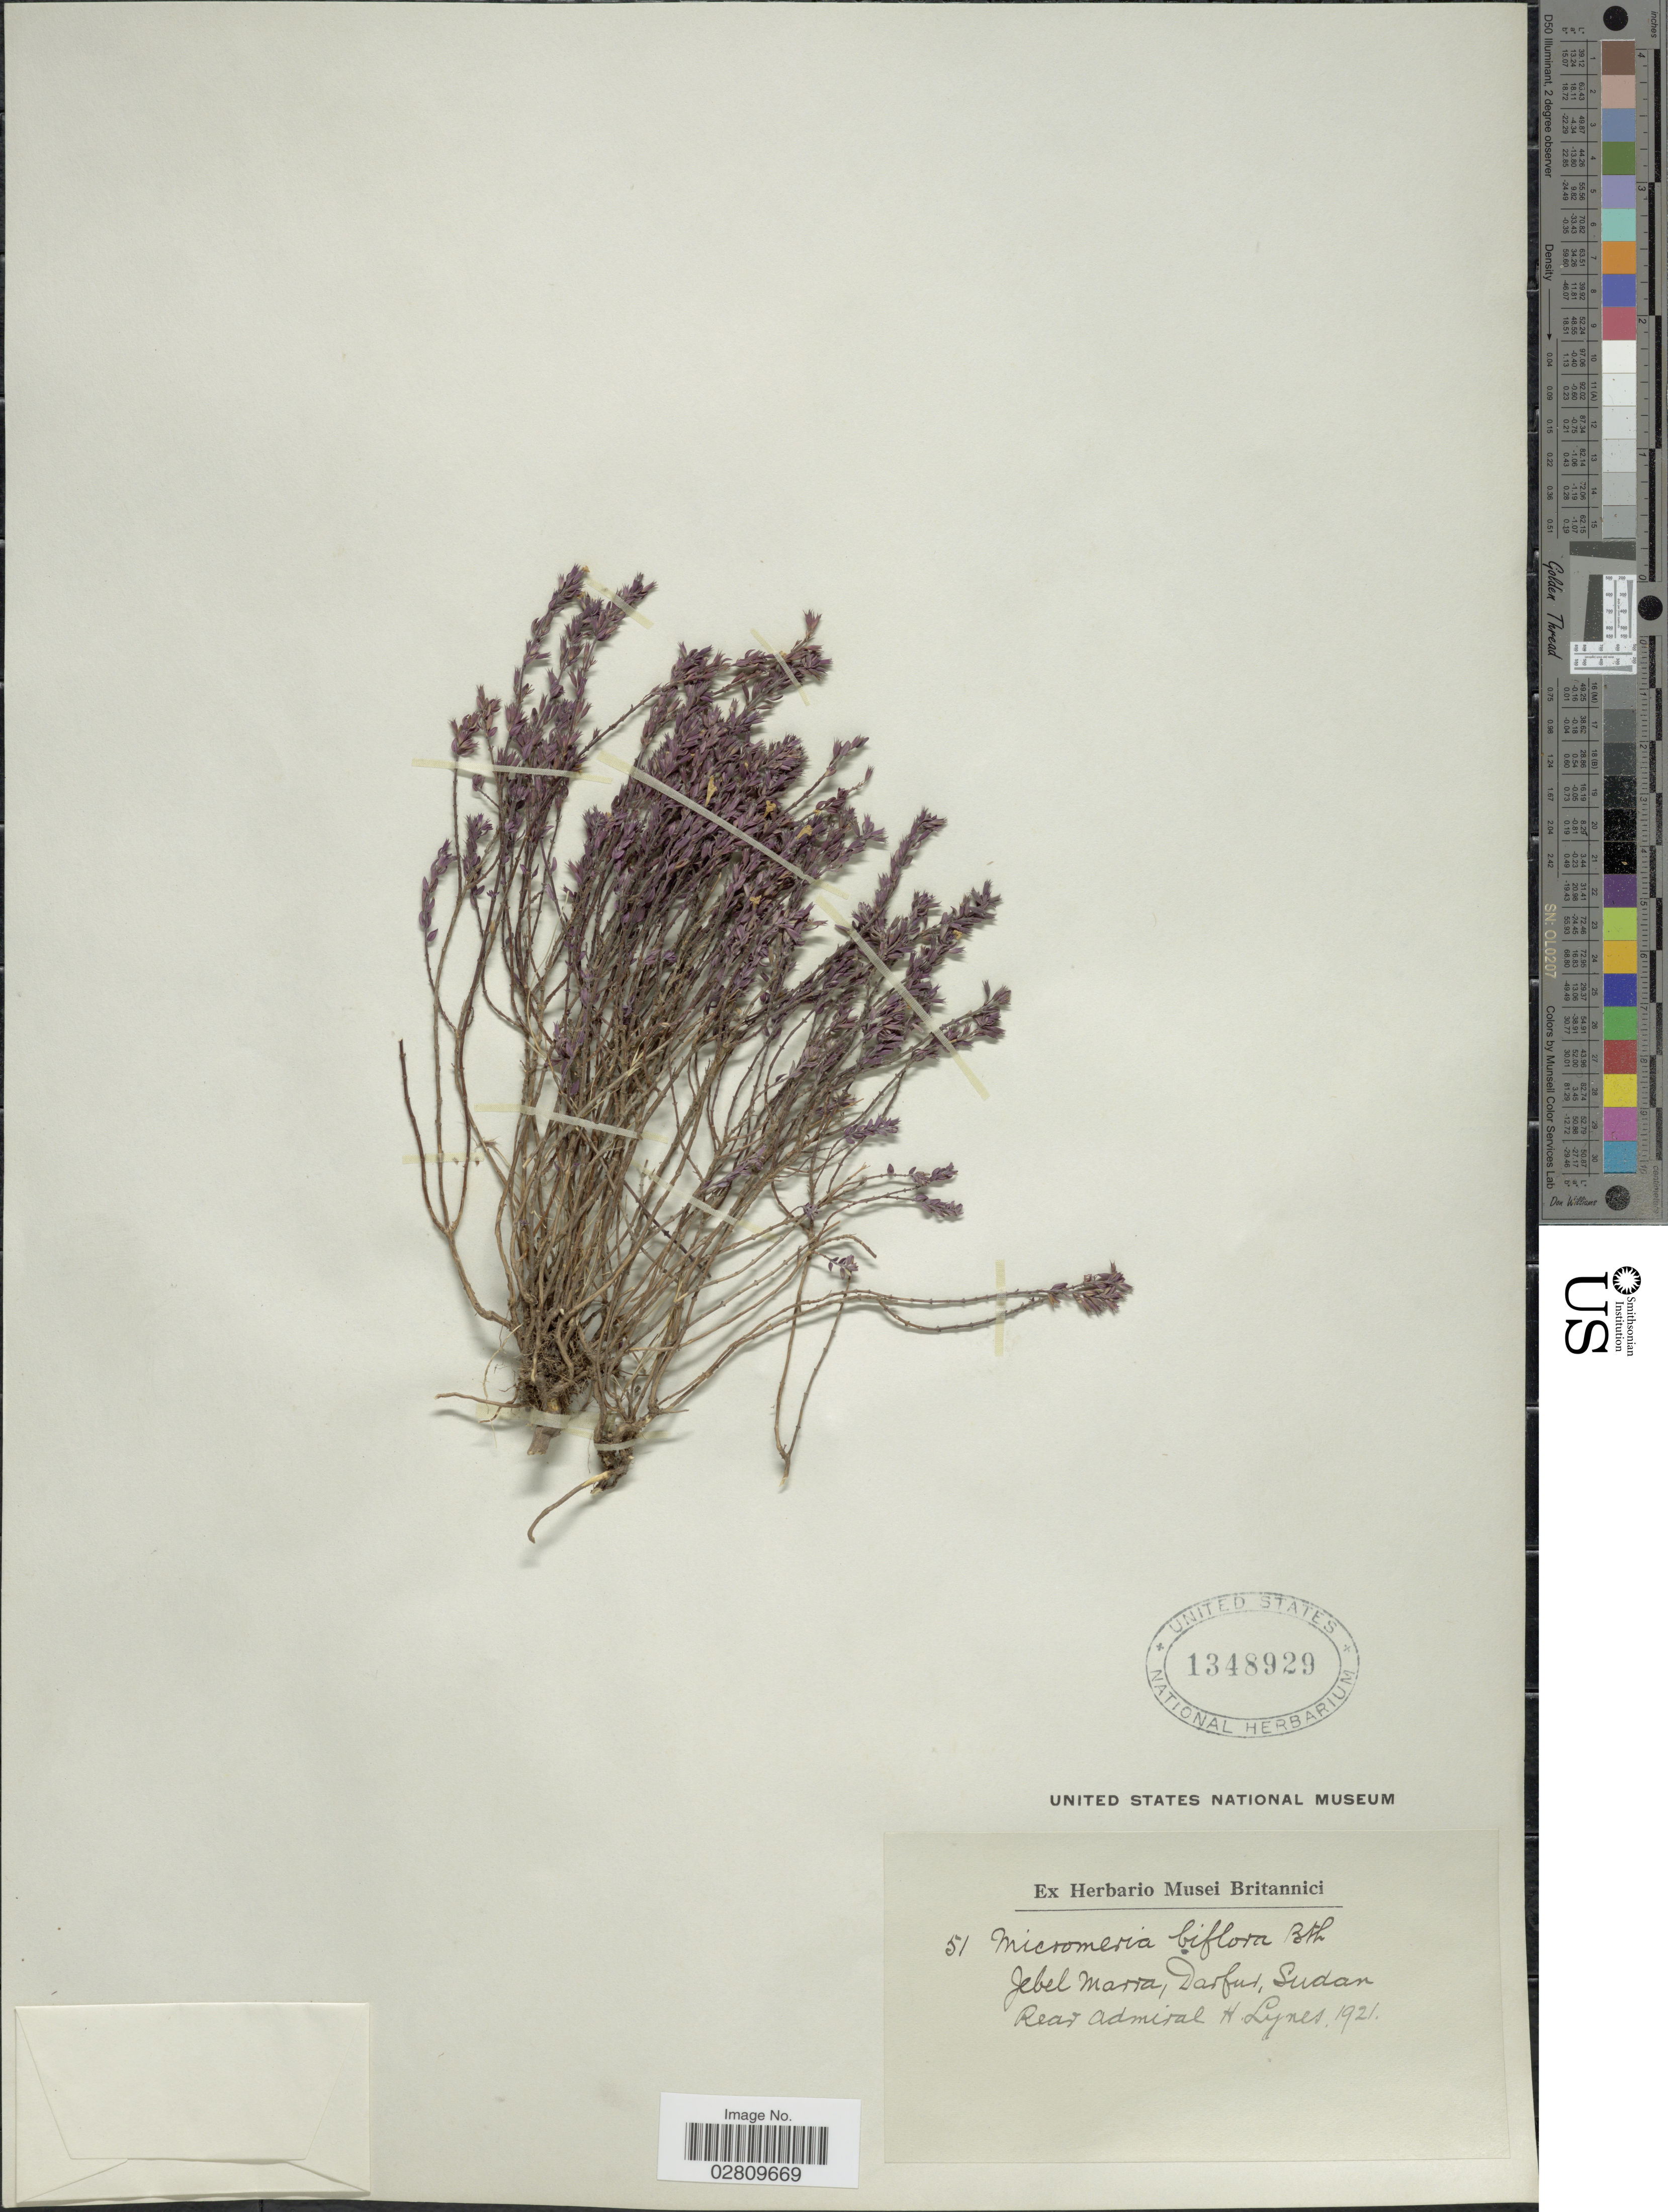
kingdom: Plantae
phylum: Tracheophyta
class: Magnoliopsida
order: Lamiales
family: Lamiaceae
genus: Micromeria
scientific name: Micromeria biflora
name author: (Buch.-Ham. ex D. Don) Benth.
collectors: H. Lynes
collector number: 51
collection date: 1921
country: Sudan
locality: Jebel Marra, Darfur.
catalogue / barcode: US 1348929